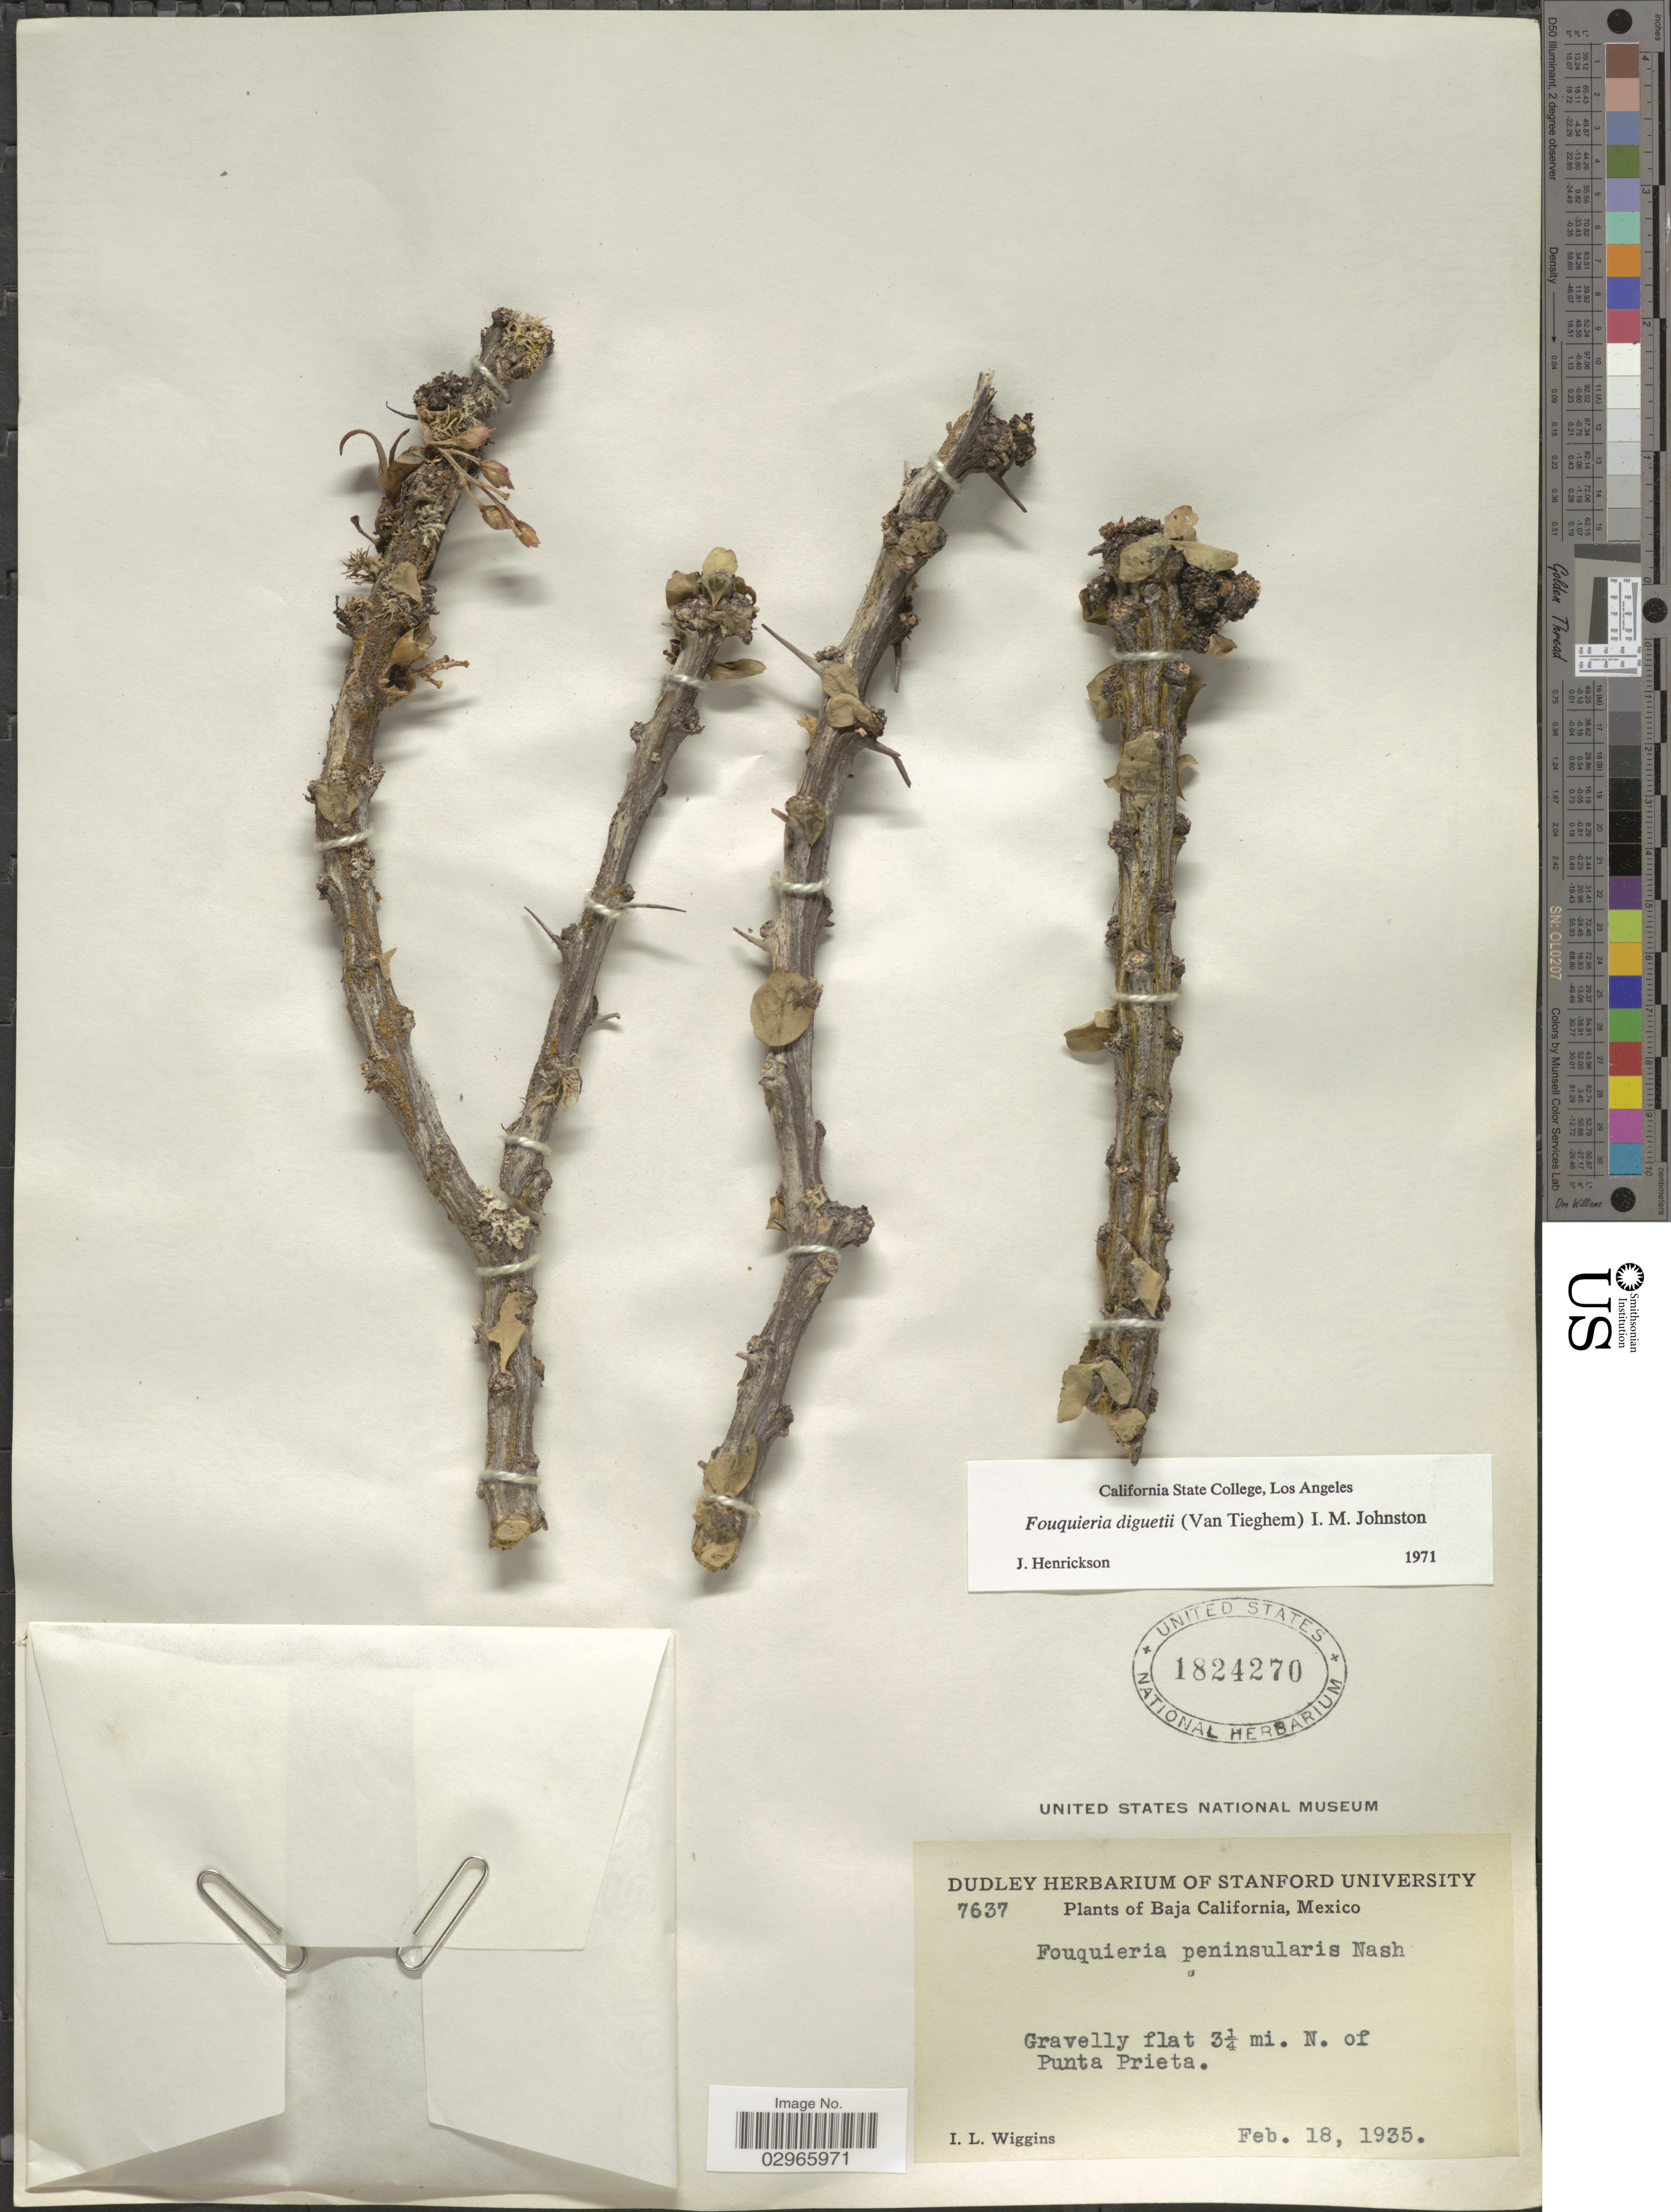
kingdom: Plantae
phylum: Tracheophyta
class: Magnoliopsida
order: Ericales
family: Fouquieriaceae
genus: Fouquieria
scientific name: Fouquieria diguetii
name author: (Tiegh.) I.M. Johnst.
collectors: I. L. Wiggins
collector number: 7637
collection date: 1935-02-18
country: Mexico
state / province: Baja California Norte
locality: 3¼ mi. N. of Punta Prieta.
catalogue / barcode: US 1824270